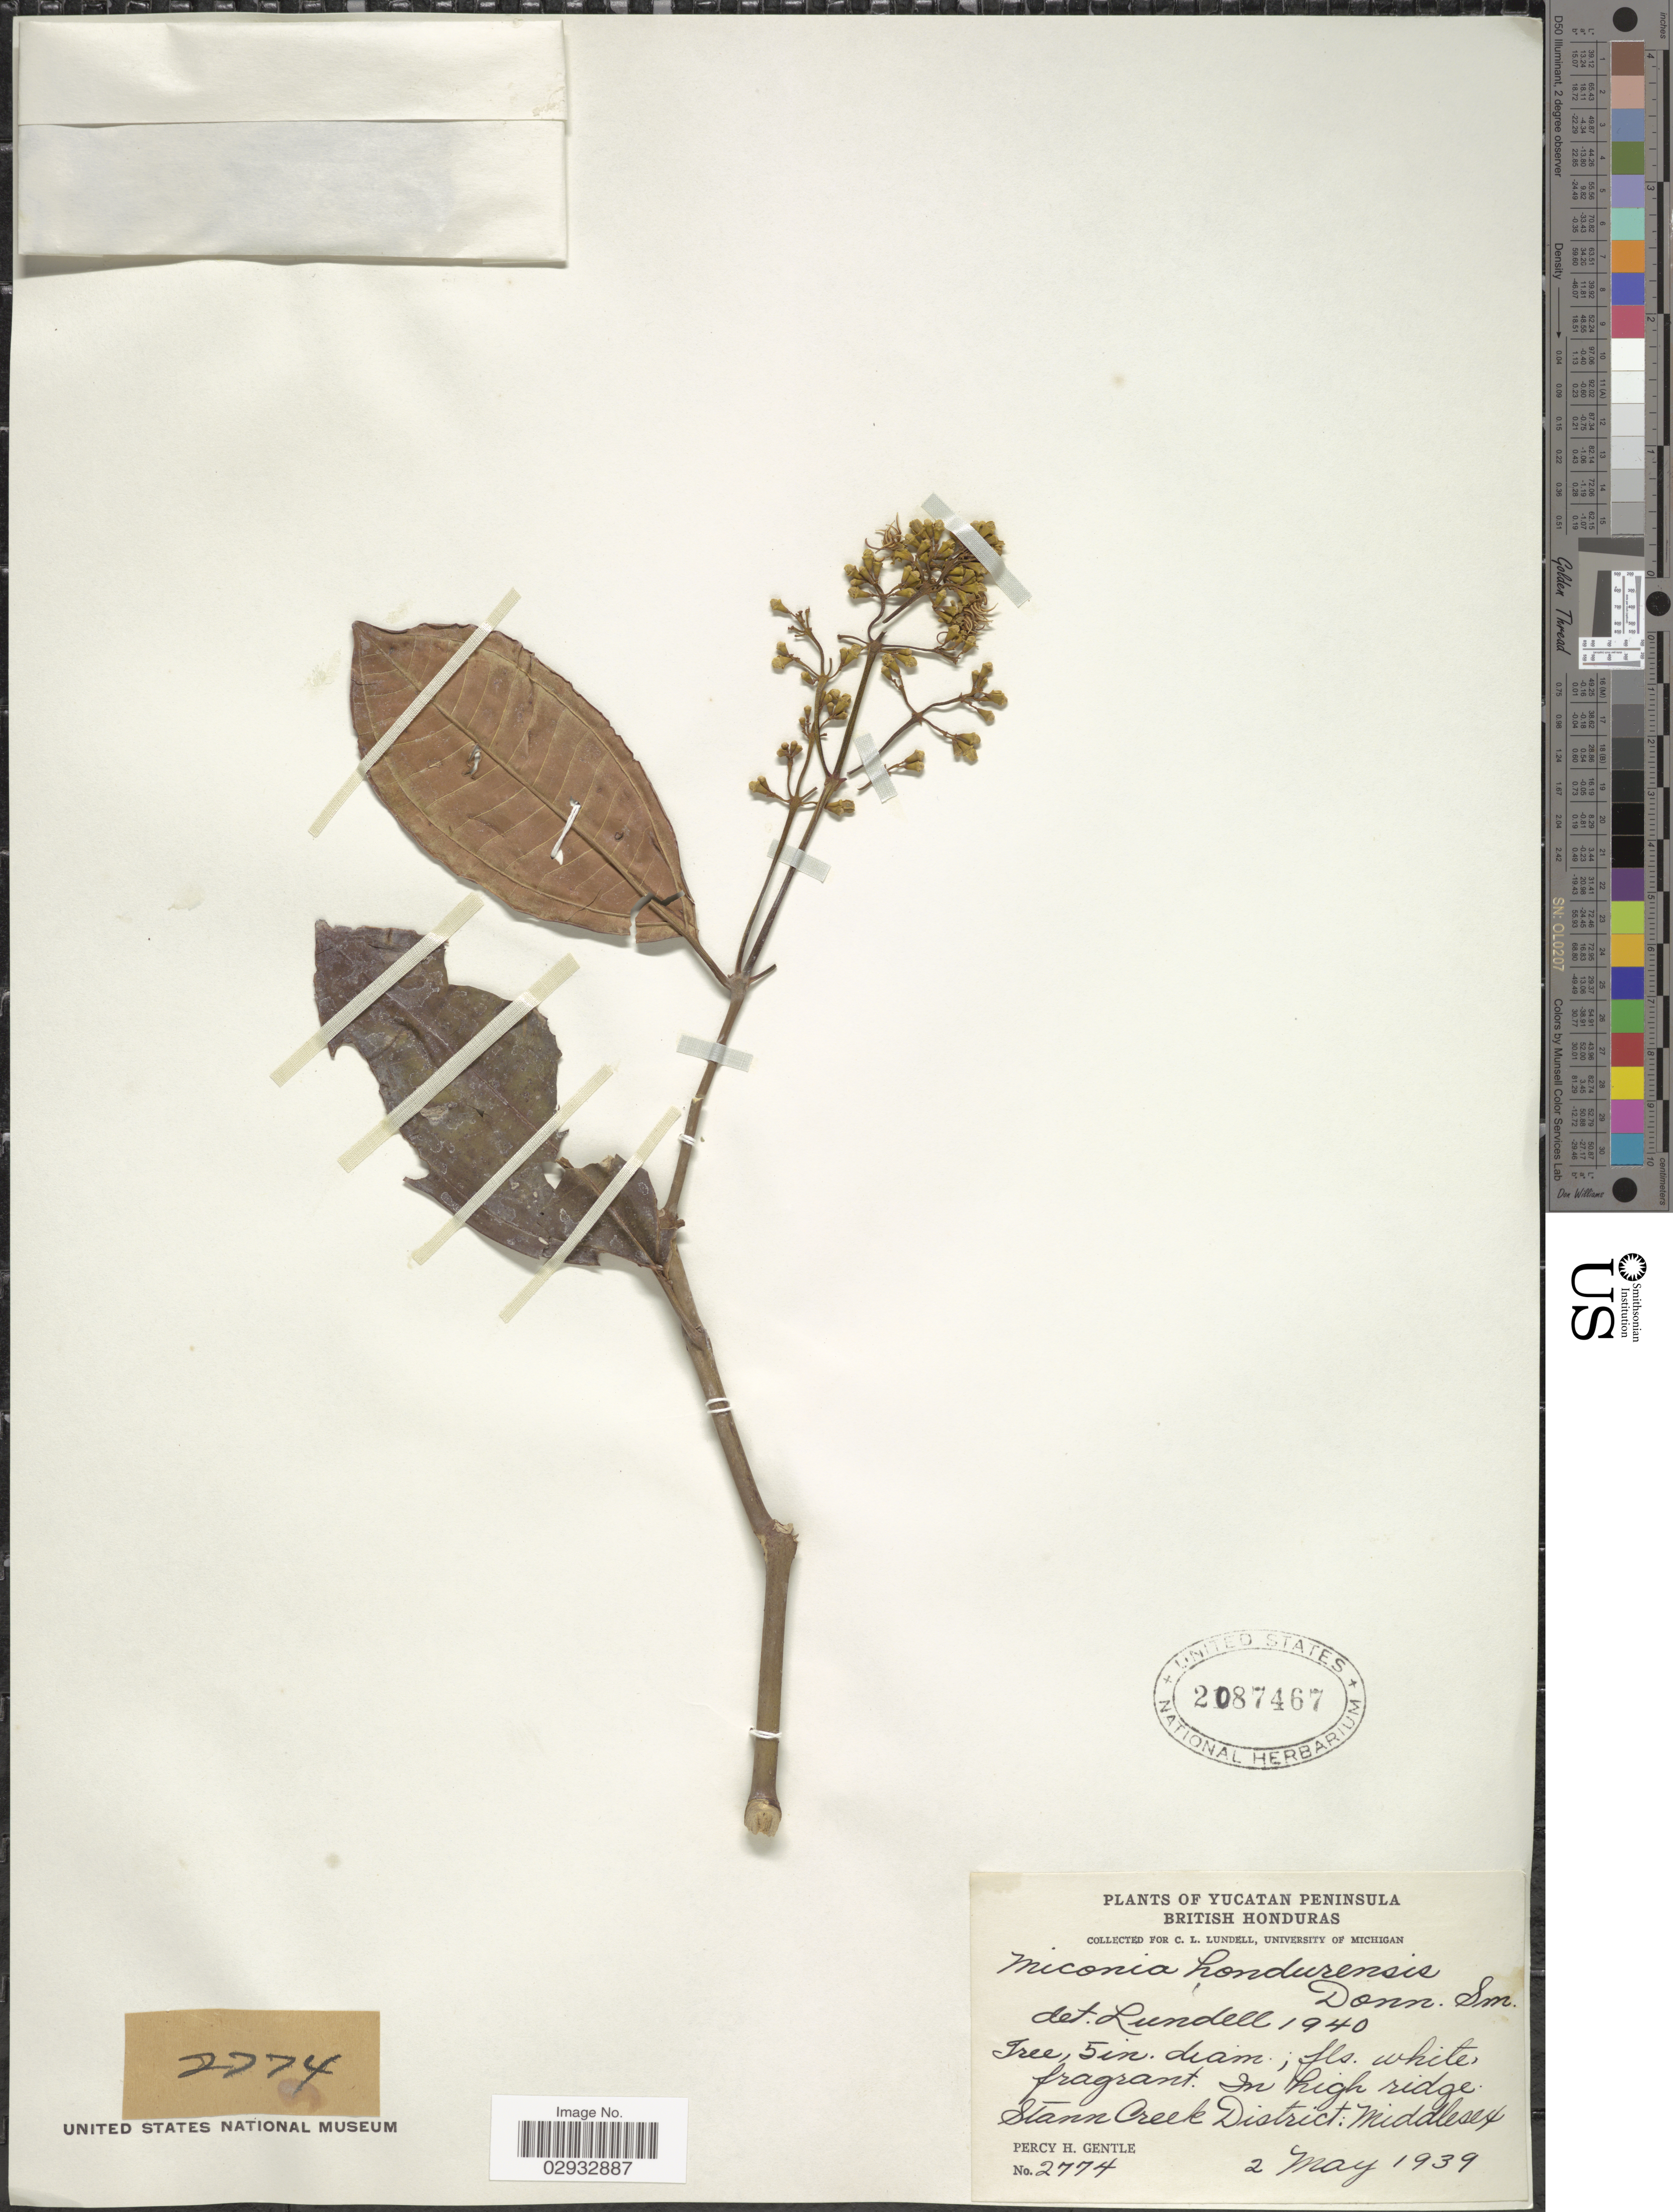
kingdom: Plantae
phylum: Tracheophyta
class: Magnoliopsida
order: Myrtales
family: Melastomataceae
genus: Miconia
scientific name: Miconia hondurensis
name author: Donn. Sm.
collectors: P. H. Gentle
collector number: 2774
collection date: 1939-05-02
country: Belize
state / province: Stann Creek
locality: Yucatan Peninsula. British Honduras. In high ridge. Stann Creek District: Middlesex.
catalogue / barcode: US 2087467